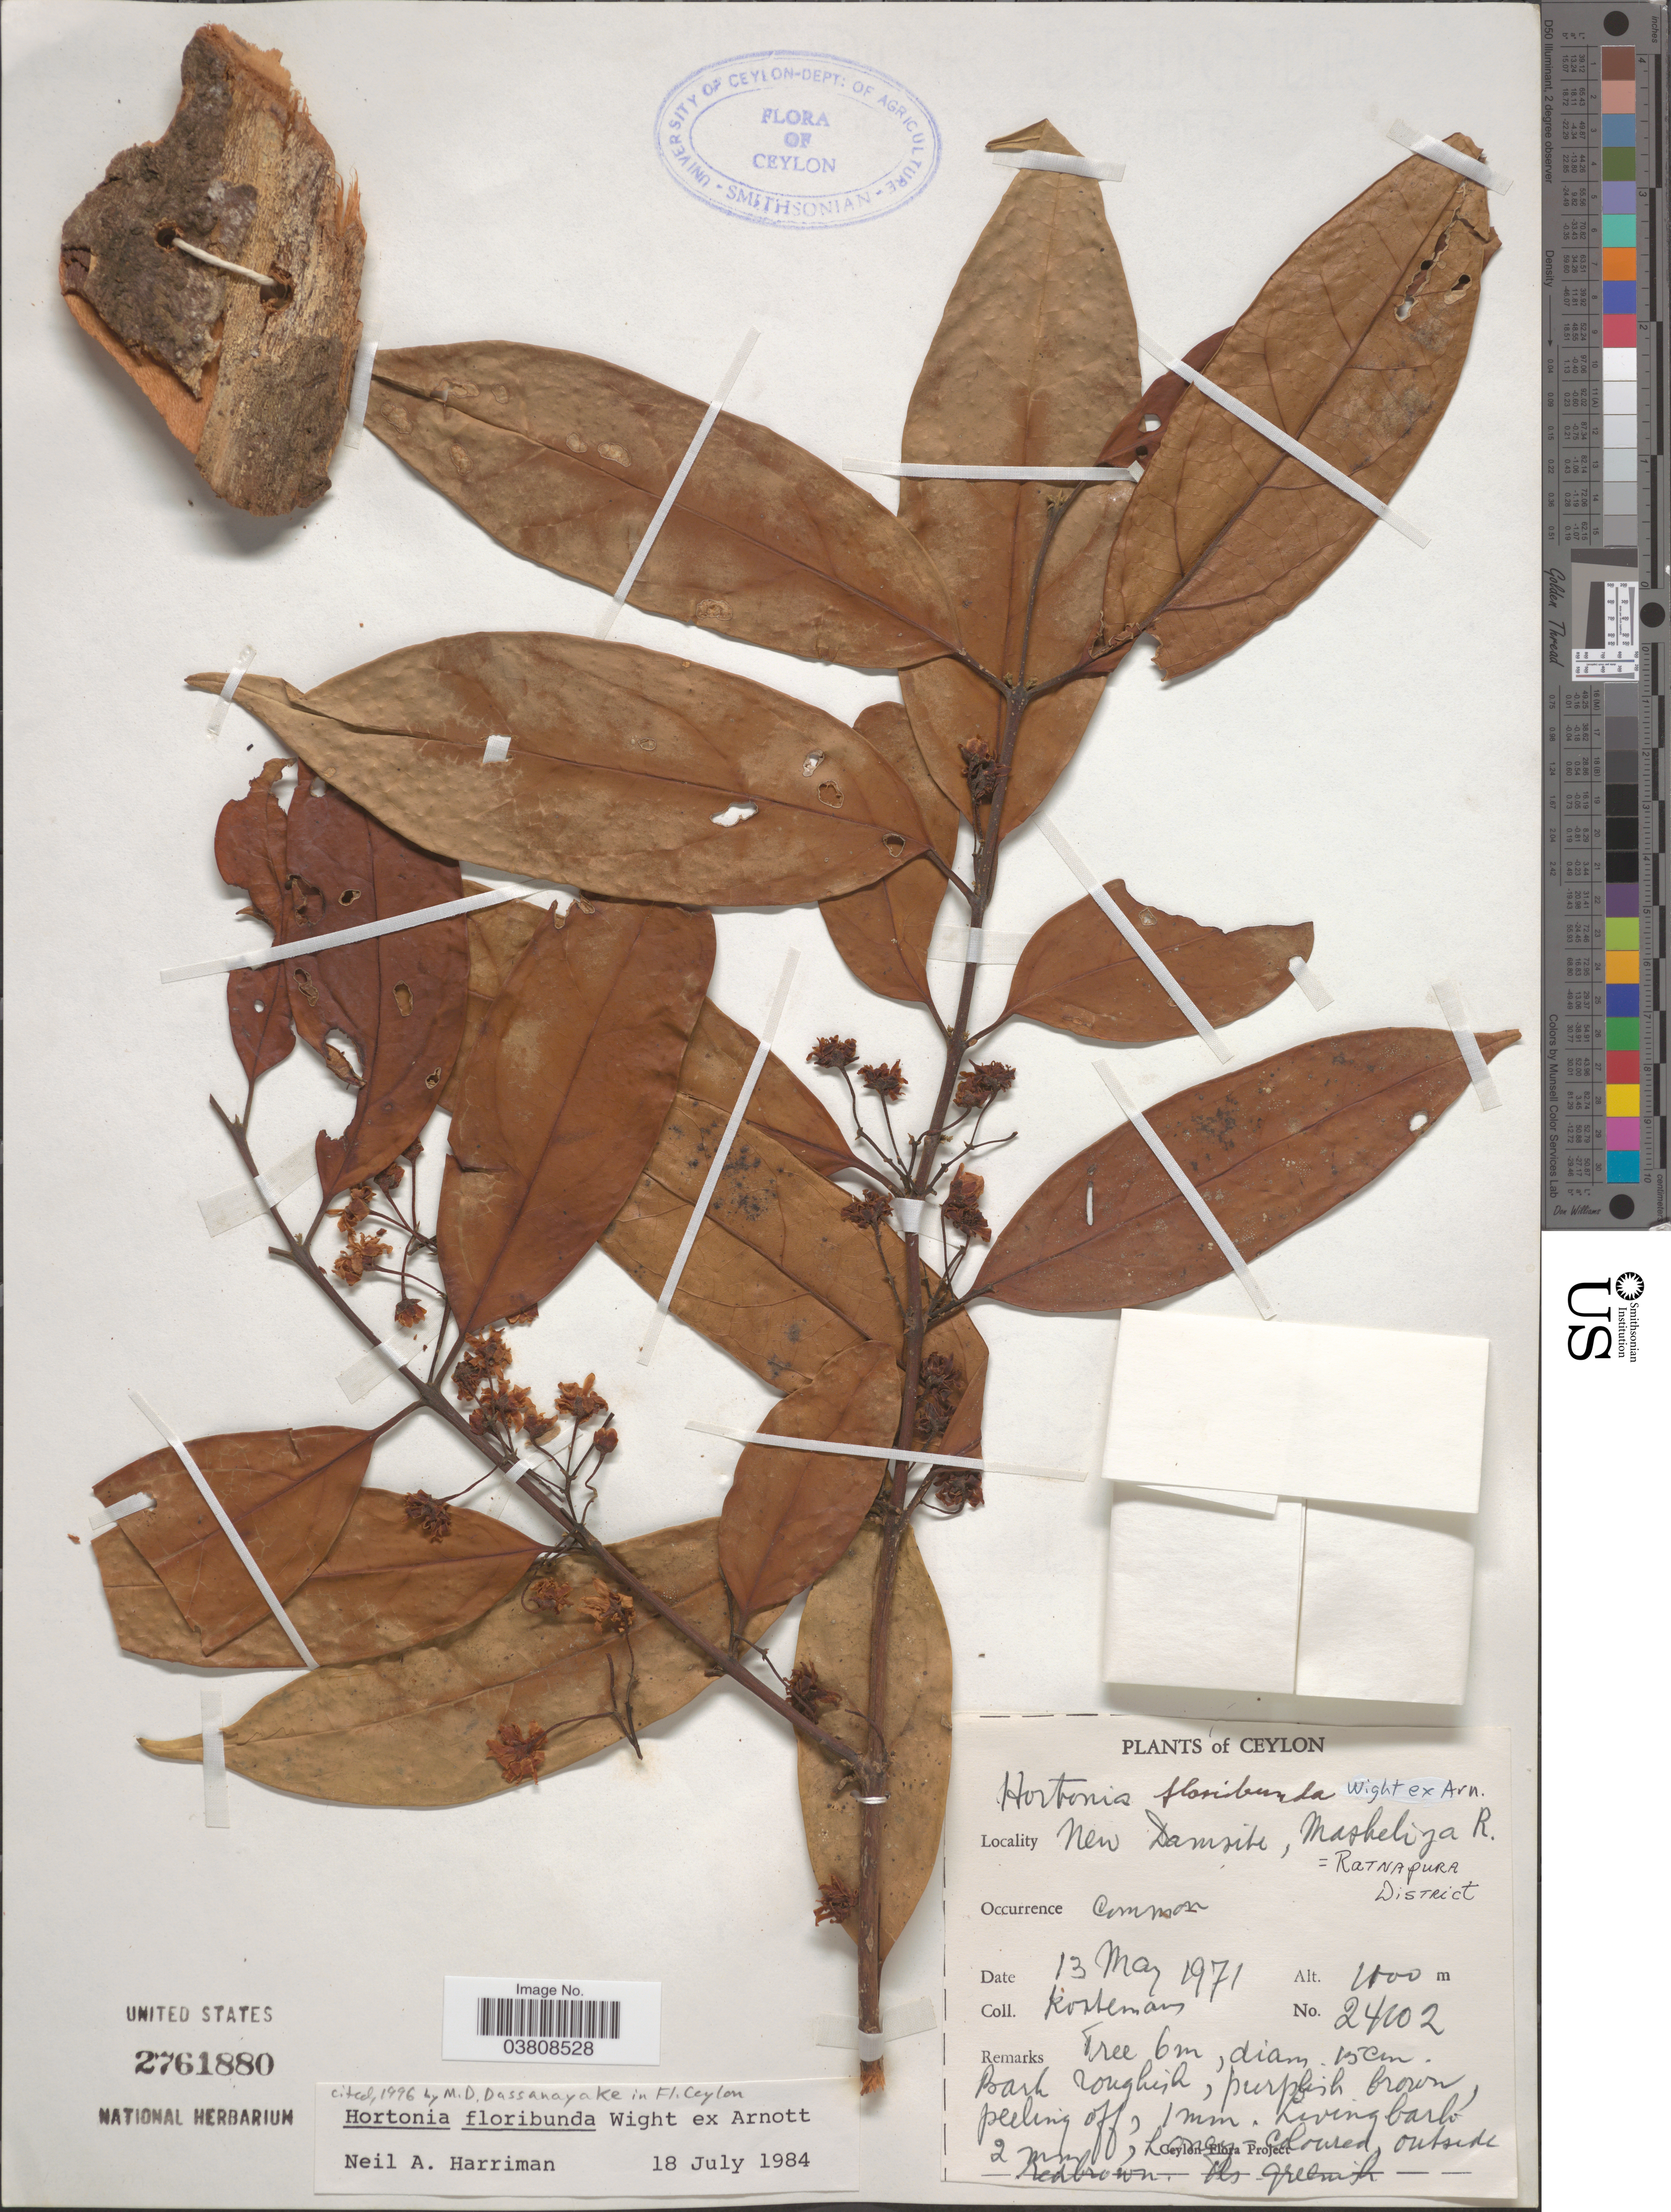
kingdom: Plantae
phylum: Tracheophyta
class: Magnoliopsida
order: Laurales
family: Monimiaceae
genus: Hortonia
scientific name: Hortonia floribunda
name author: Wight ex Arn.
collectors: Kostermans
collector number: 24102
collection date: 1971-05-13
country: Sri Lanka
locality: Ceylon. New Damsite, Maskelija R. = Ratnapura District.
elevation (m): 1100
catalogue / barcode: US 2761880